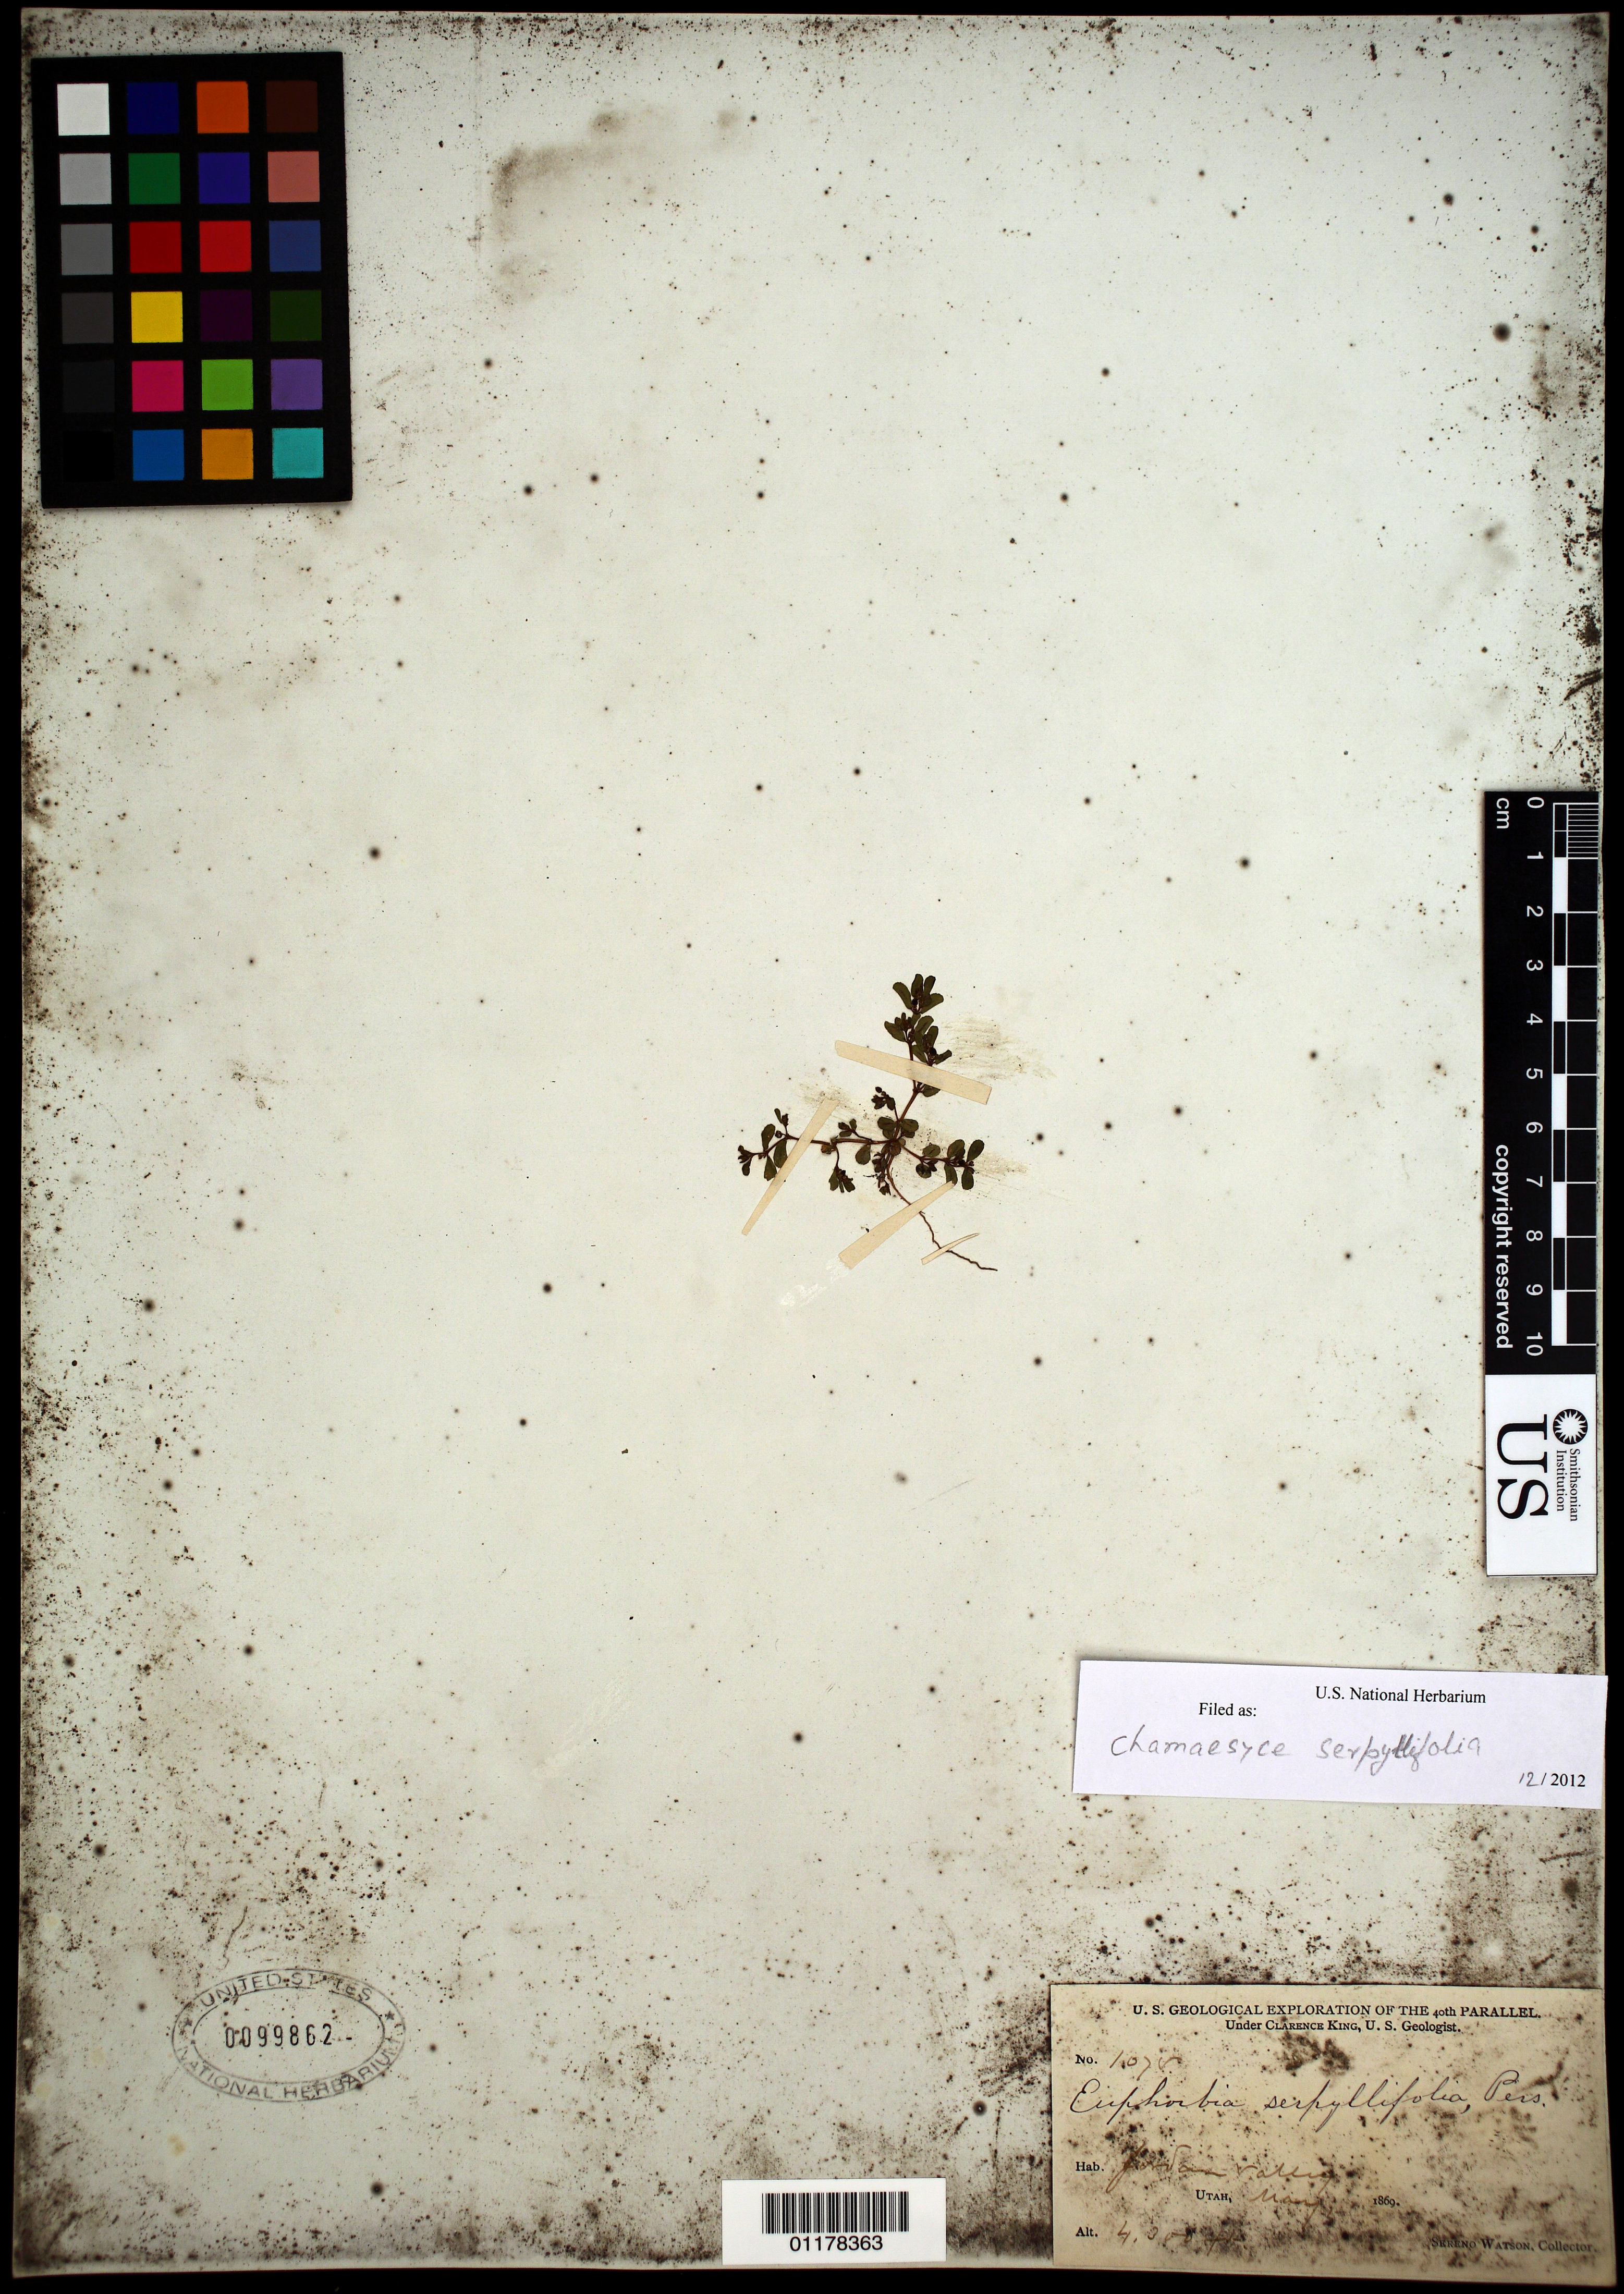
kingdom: Plantae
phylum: Tracheophyta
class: Magnoliopsida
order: Malpighiales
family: Euphorbiaceae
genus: Euphorbia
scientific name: Euphorbia serpillifolia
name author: Pers.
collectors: S. Watson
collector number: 1078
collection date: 1869-05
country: United States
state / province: Utah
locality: Jordan Valley.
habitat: Alkaline soil.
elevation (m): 1219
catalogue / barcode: US 99862